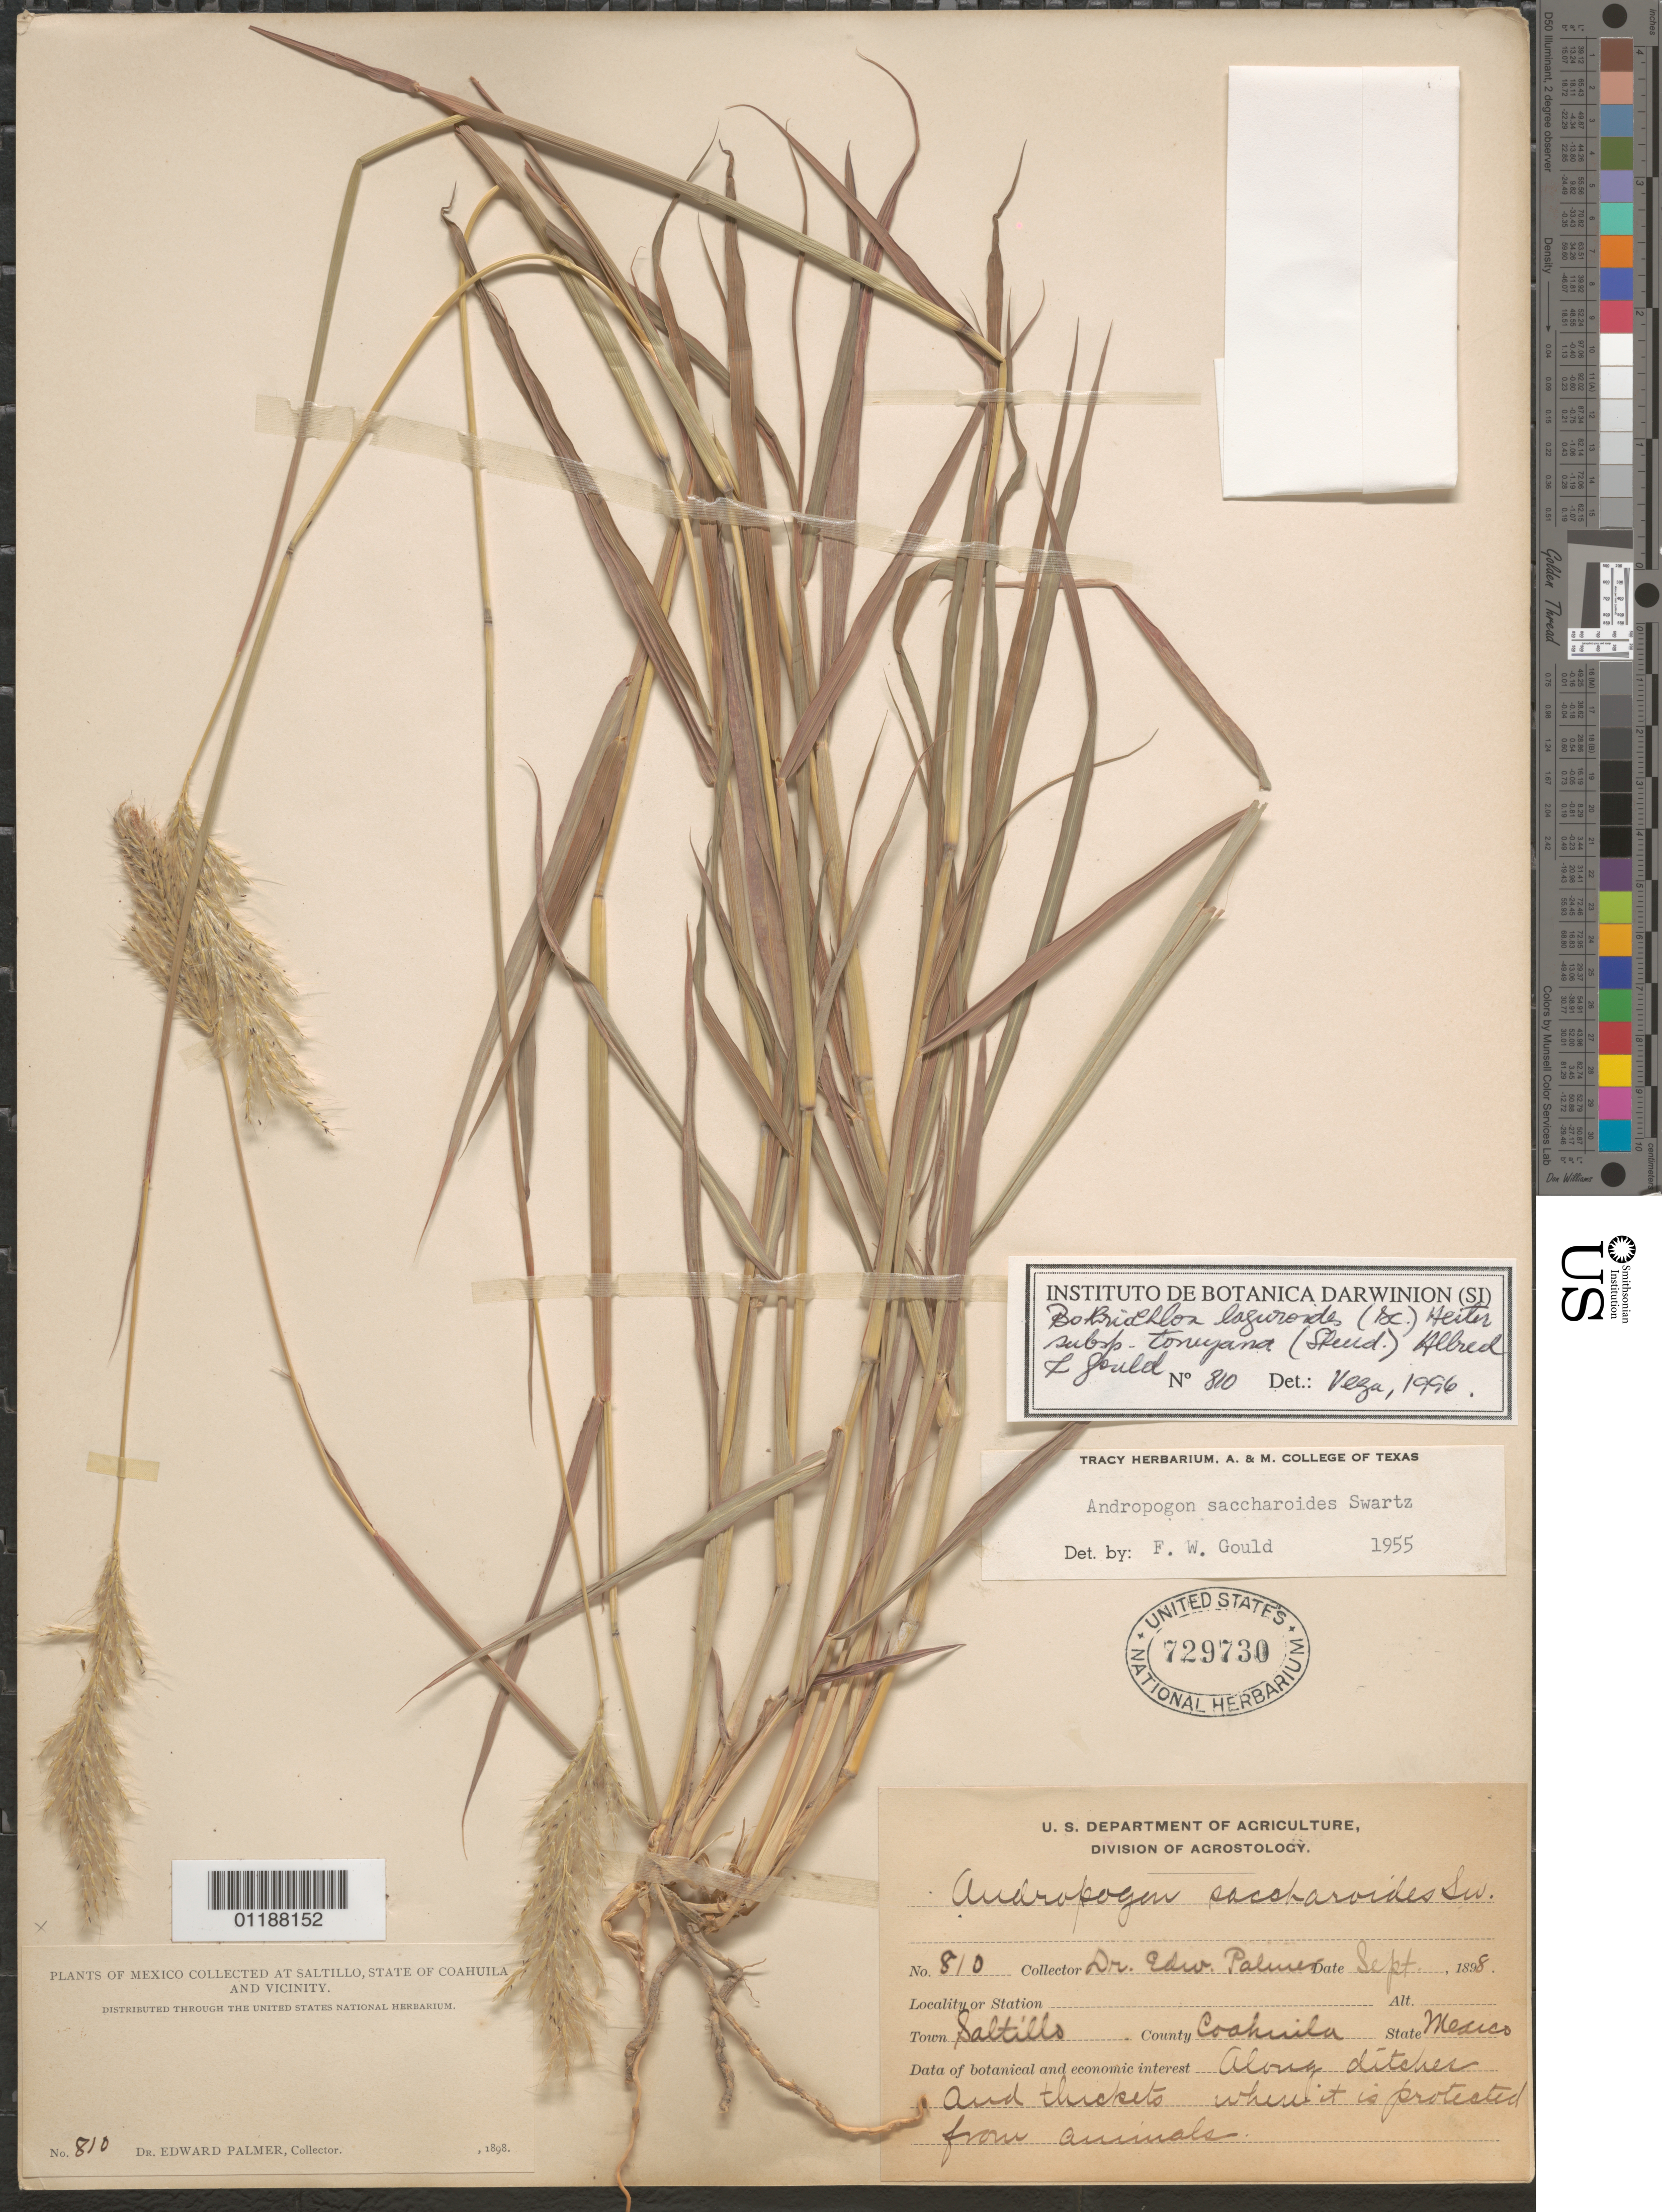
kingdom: Plantae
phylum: Tracheophyta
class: Liliopsida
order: Poales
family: Poaceae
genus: Bothriochloa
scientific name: Bothriochloa laguroides subsp. torreyana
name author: (Steud.) Allred & Gould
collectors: E. Palmer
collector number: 810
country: Mexico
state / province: Coahuila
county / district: Saltillo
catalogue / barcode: US 729730